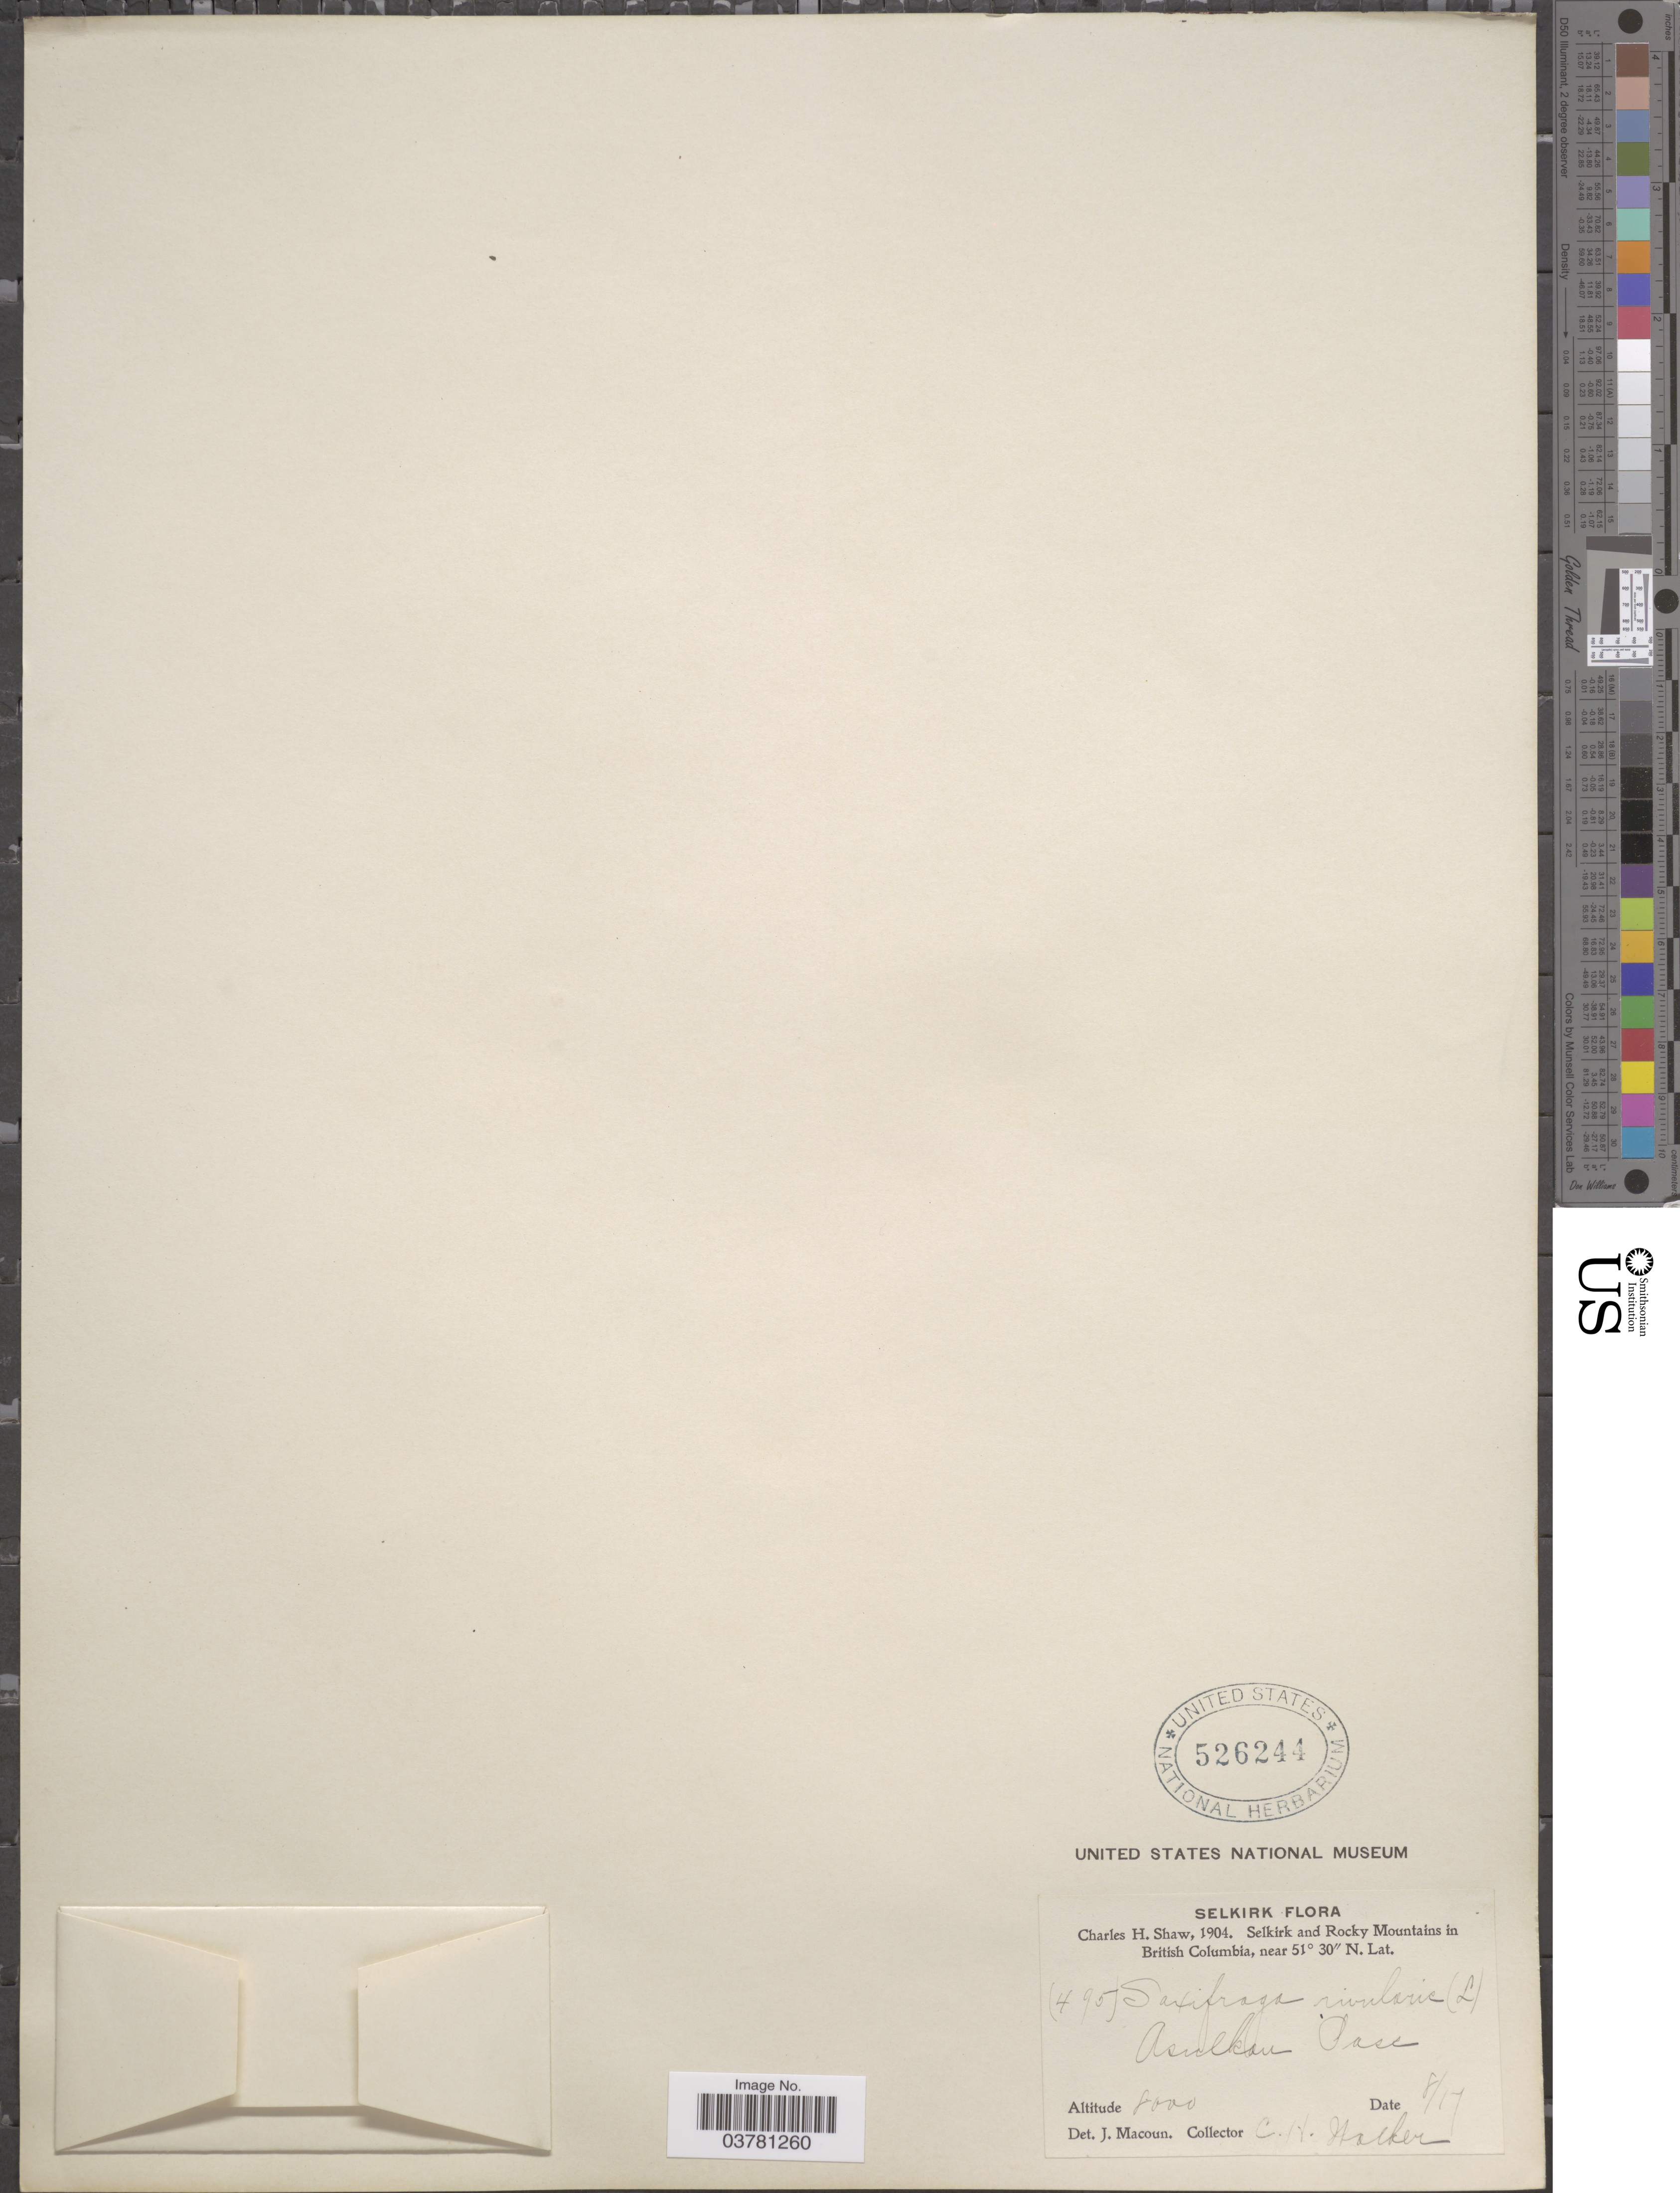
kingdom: Plantae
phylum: Tracheophyta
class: Magnoliopsida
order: Saxifragales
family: Saxifragaceae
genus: Saxifraga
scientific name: Saxifraga rivularis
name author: L.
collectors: C. Walker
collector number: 495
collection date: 1904-08-17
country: Canada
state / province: British Columbia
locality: Selkirk. Selkirk and Rocky Mountains in British Columbia. Asulkan Pass.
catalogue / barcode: US 526244